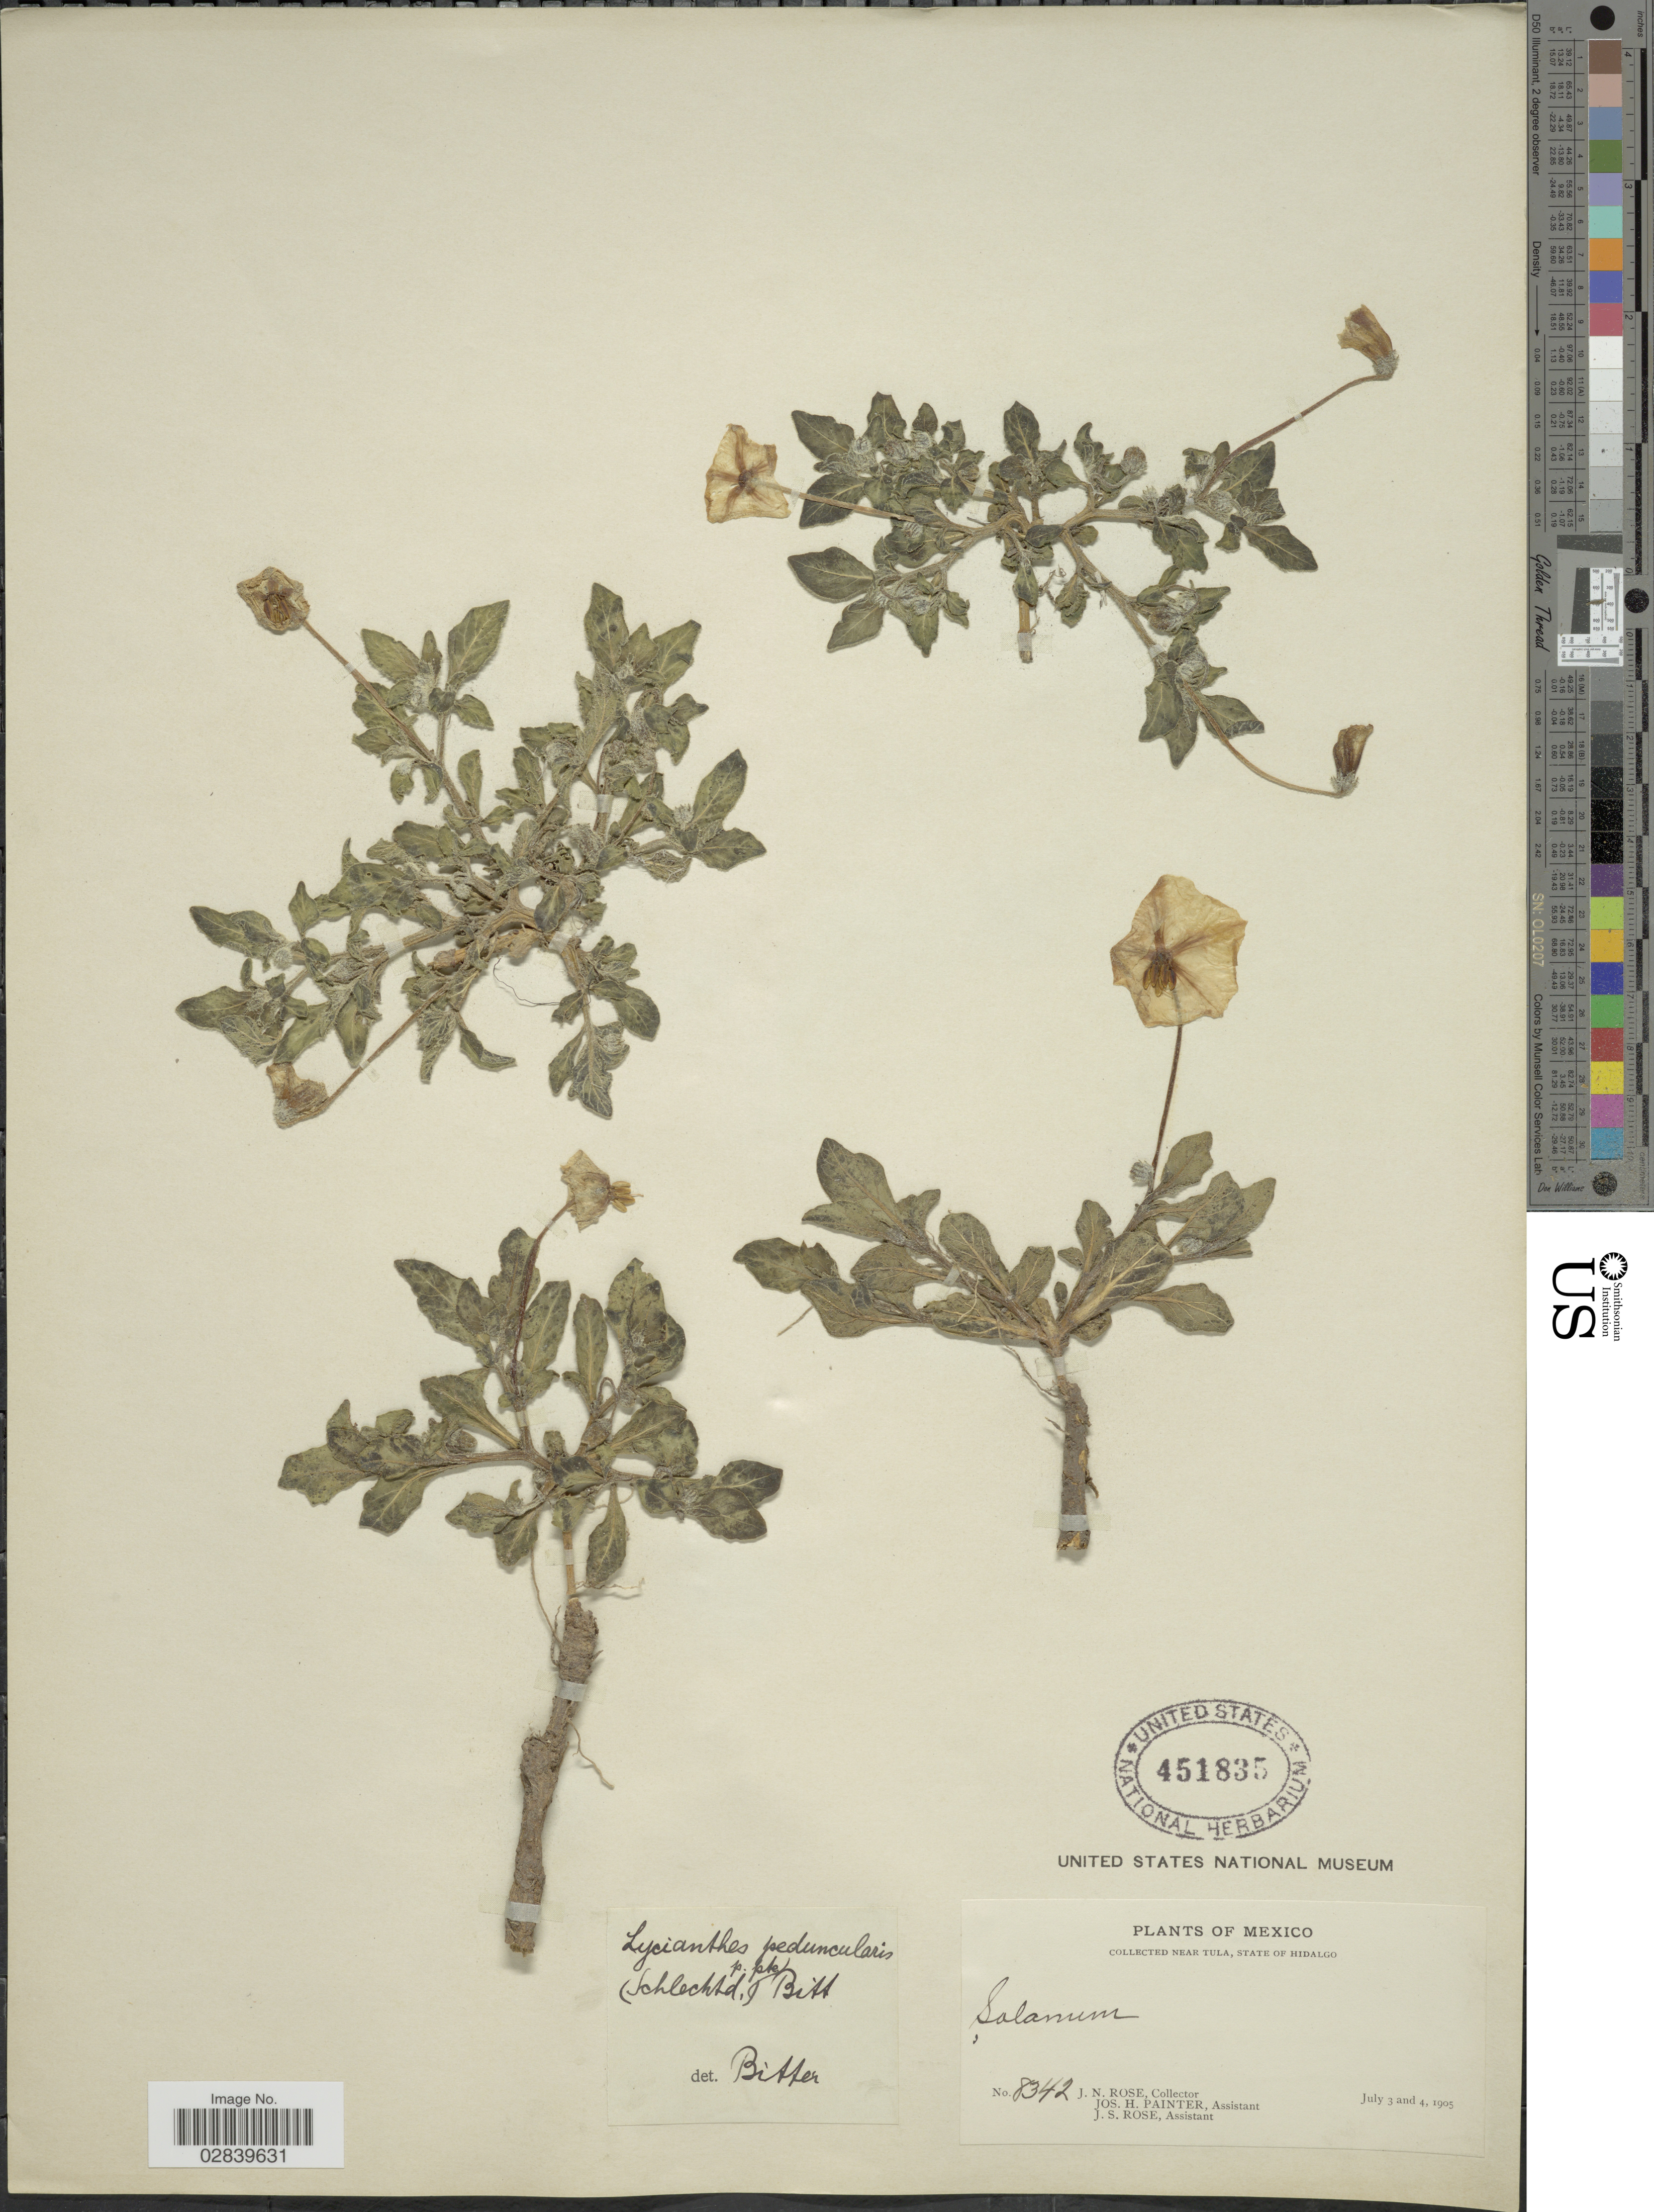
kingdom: Plantae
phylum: Tracheophyta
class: Magnoliopsida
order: Solanales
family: Solanaceae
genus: Lycianthes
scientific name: Lycianthes peduncularis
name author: (Schltdl.) Bitter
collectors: J. N. Rose, J. H. Painter & J. S. Rose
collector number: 8342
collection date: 1905-07-03/1905-07-04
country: Mexico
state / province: Hidalgo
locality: Near Tula.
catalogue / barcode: US 451835